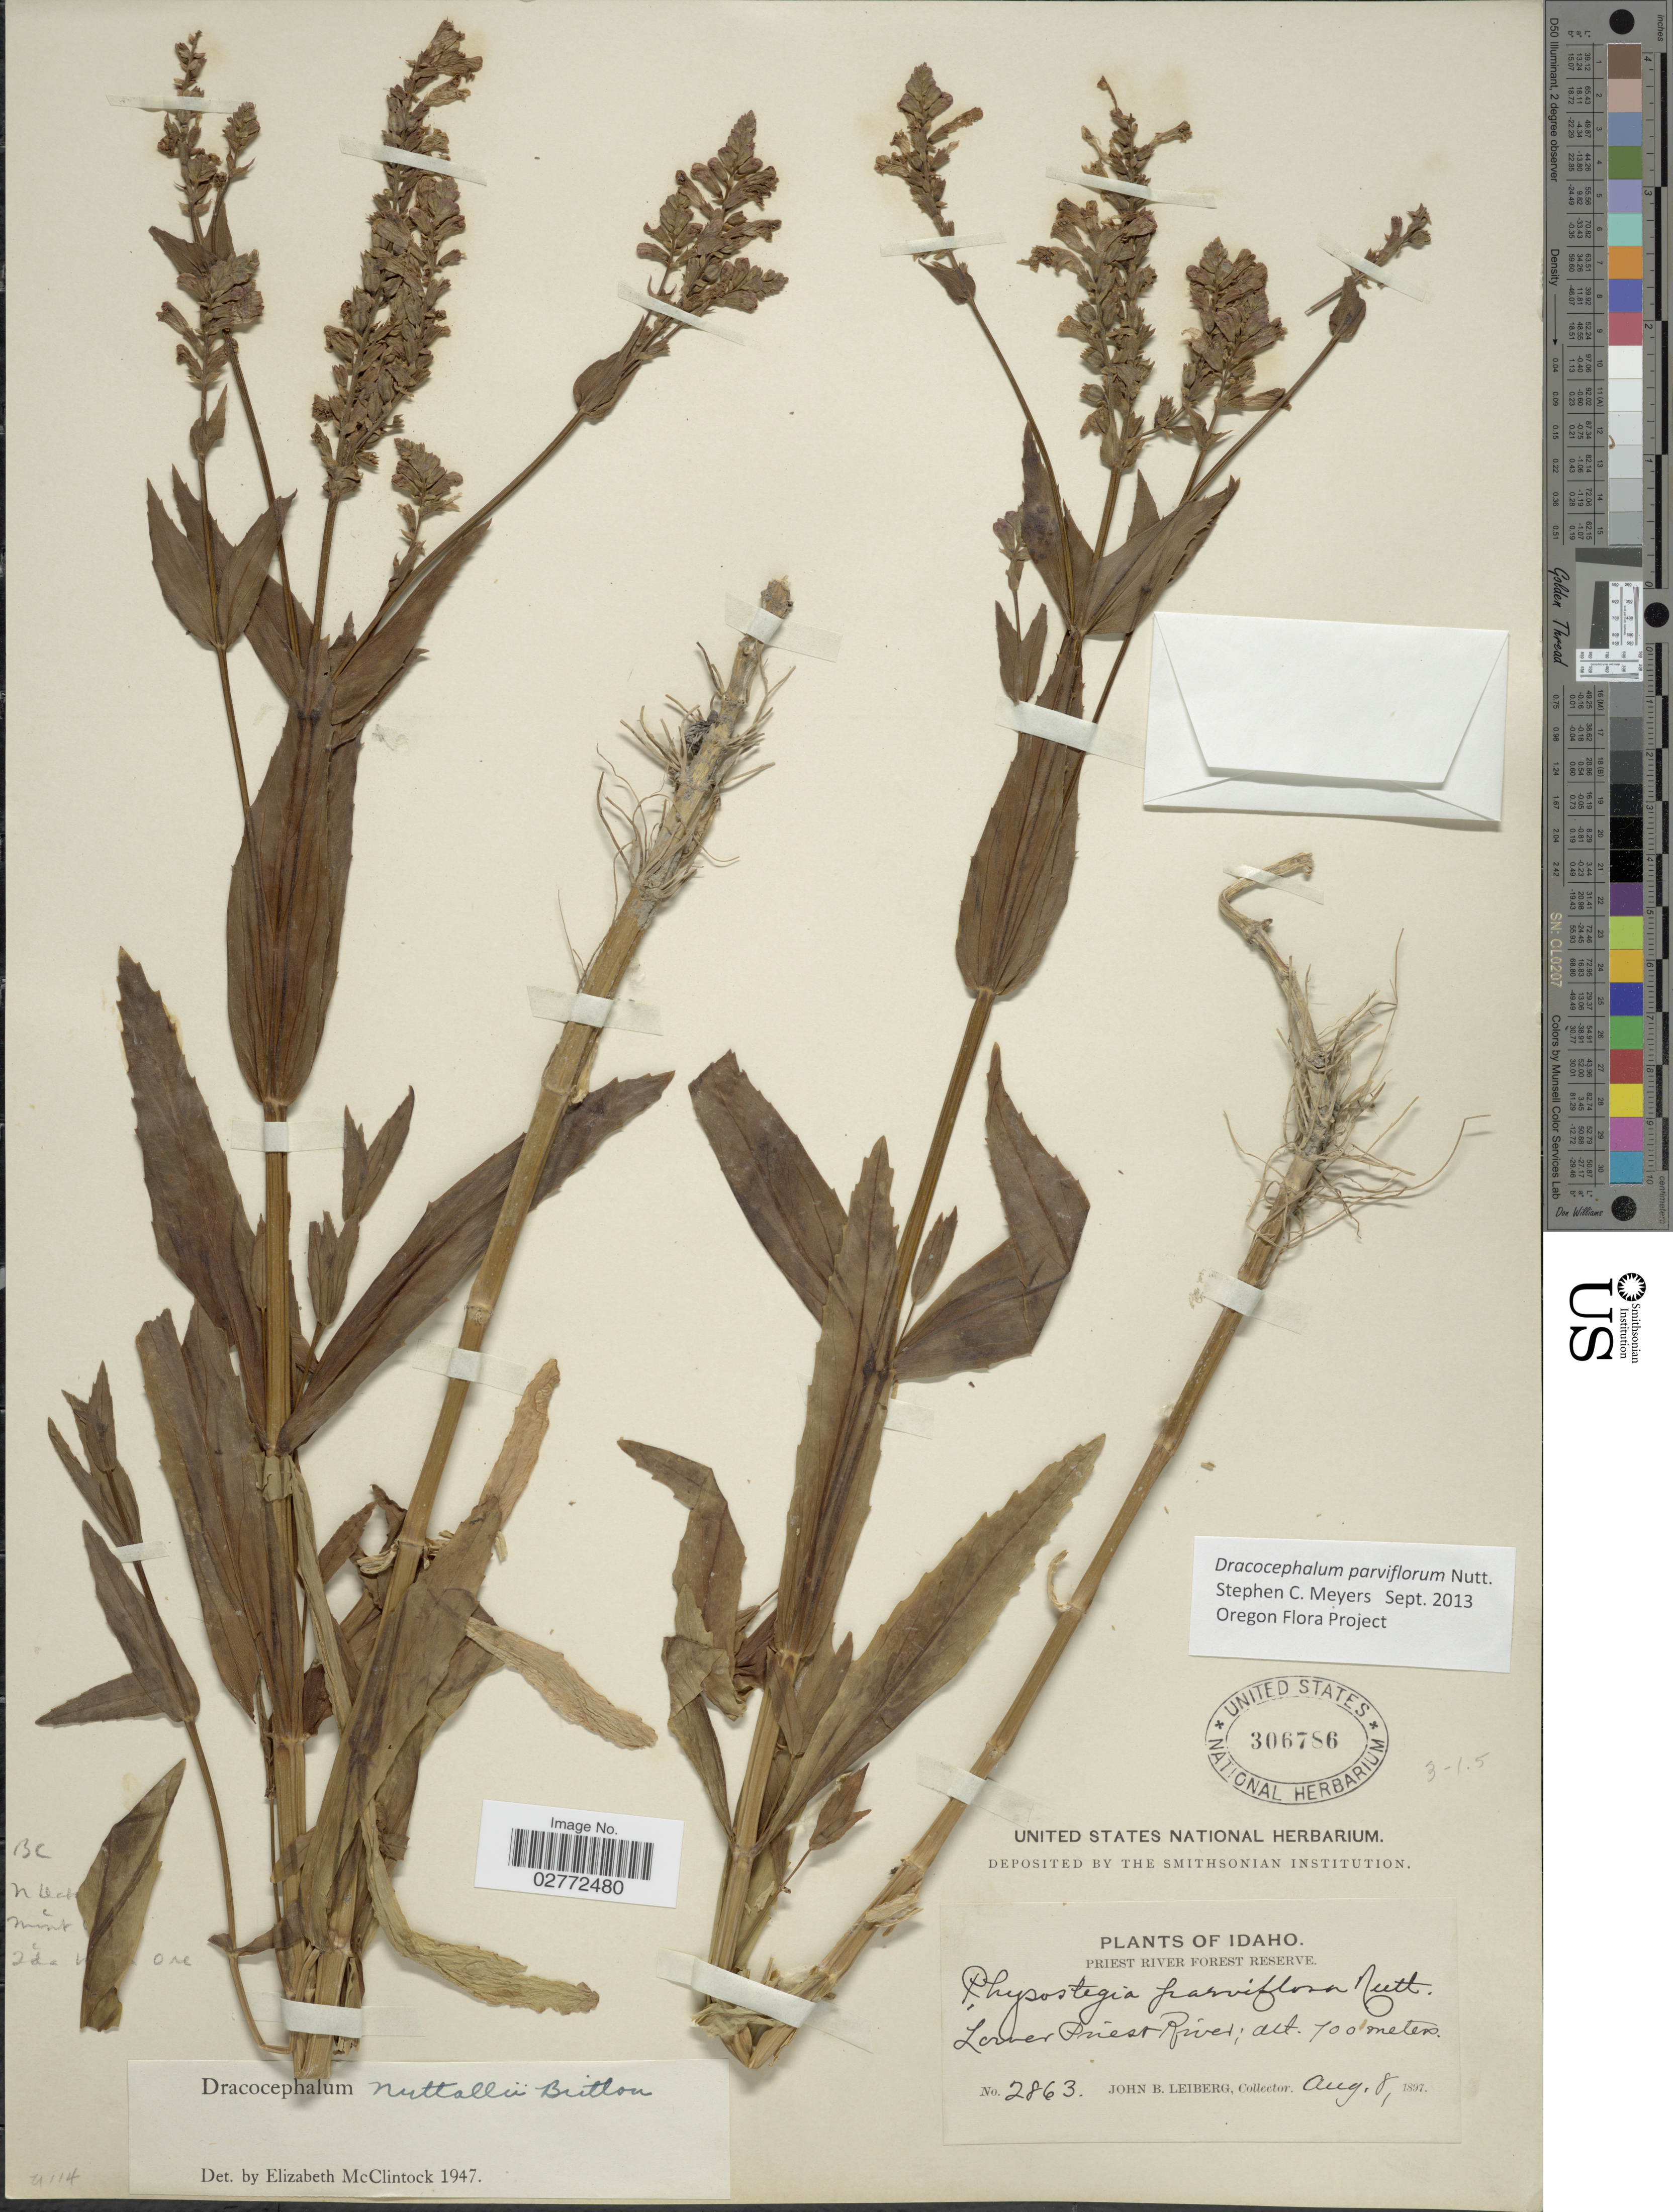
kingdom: Plantae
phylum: Tracheophyta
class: Magnoliopsida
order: Lamiales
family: Lamiaceae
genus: Dracocephalum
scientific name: Dracocephalum parviflorum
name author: Nutt.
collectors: J. Leiberg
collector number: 2863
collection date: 1897-08-08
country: United States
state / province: Idaho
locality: Priest River Forest Reserve. Lower Priest River.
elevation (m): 700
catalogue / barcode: US 306786